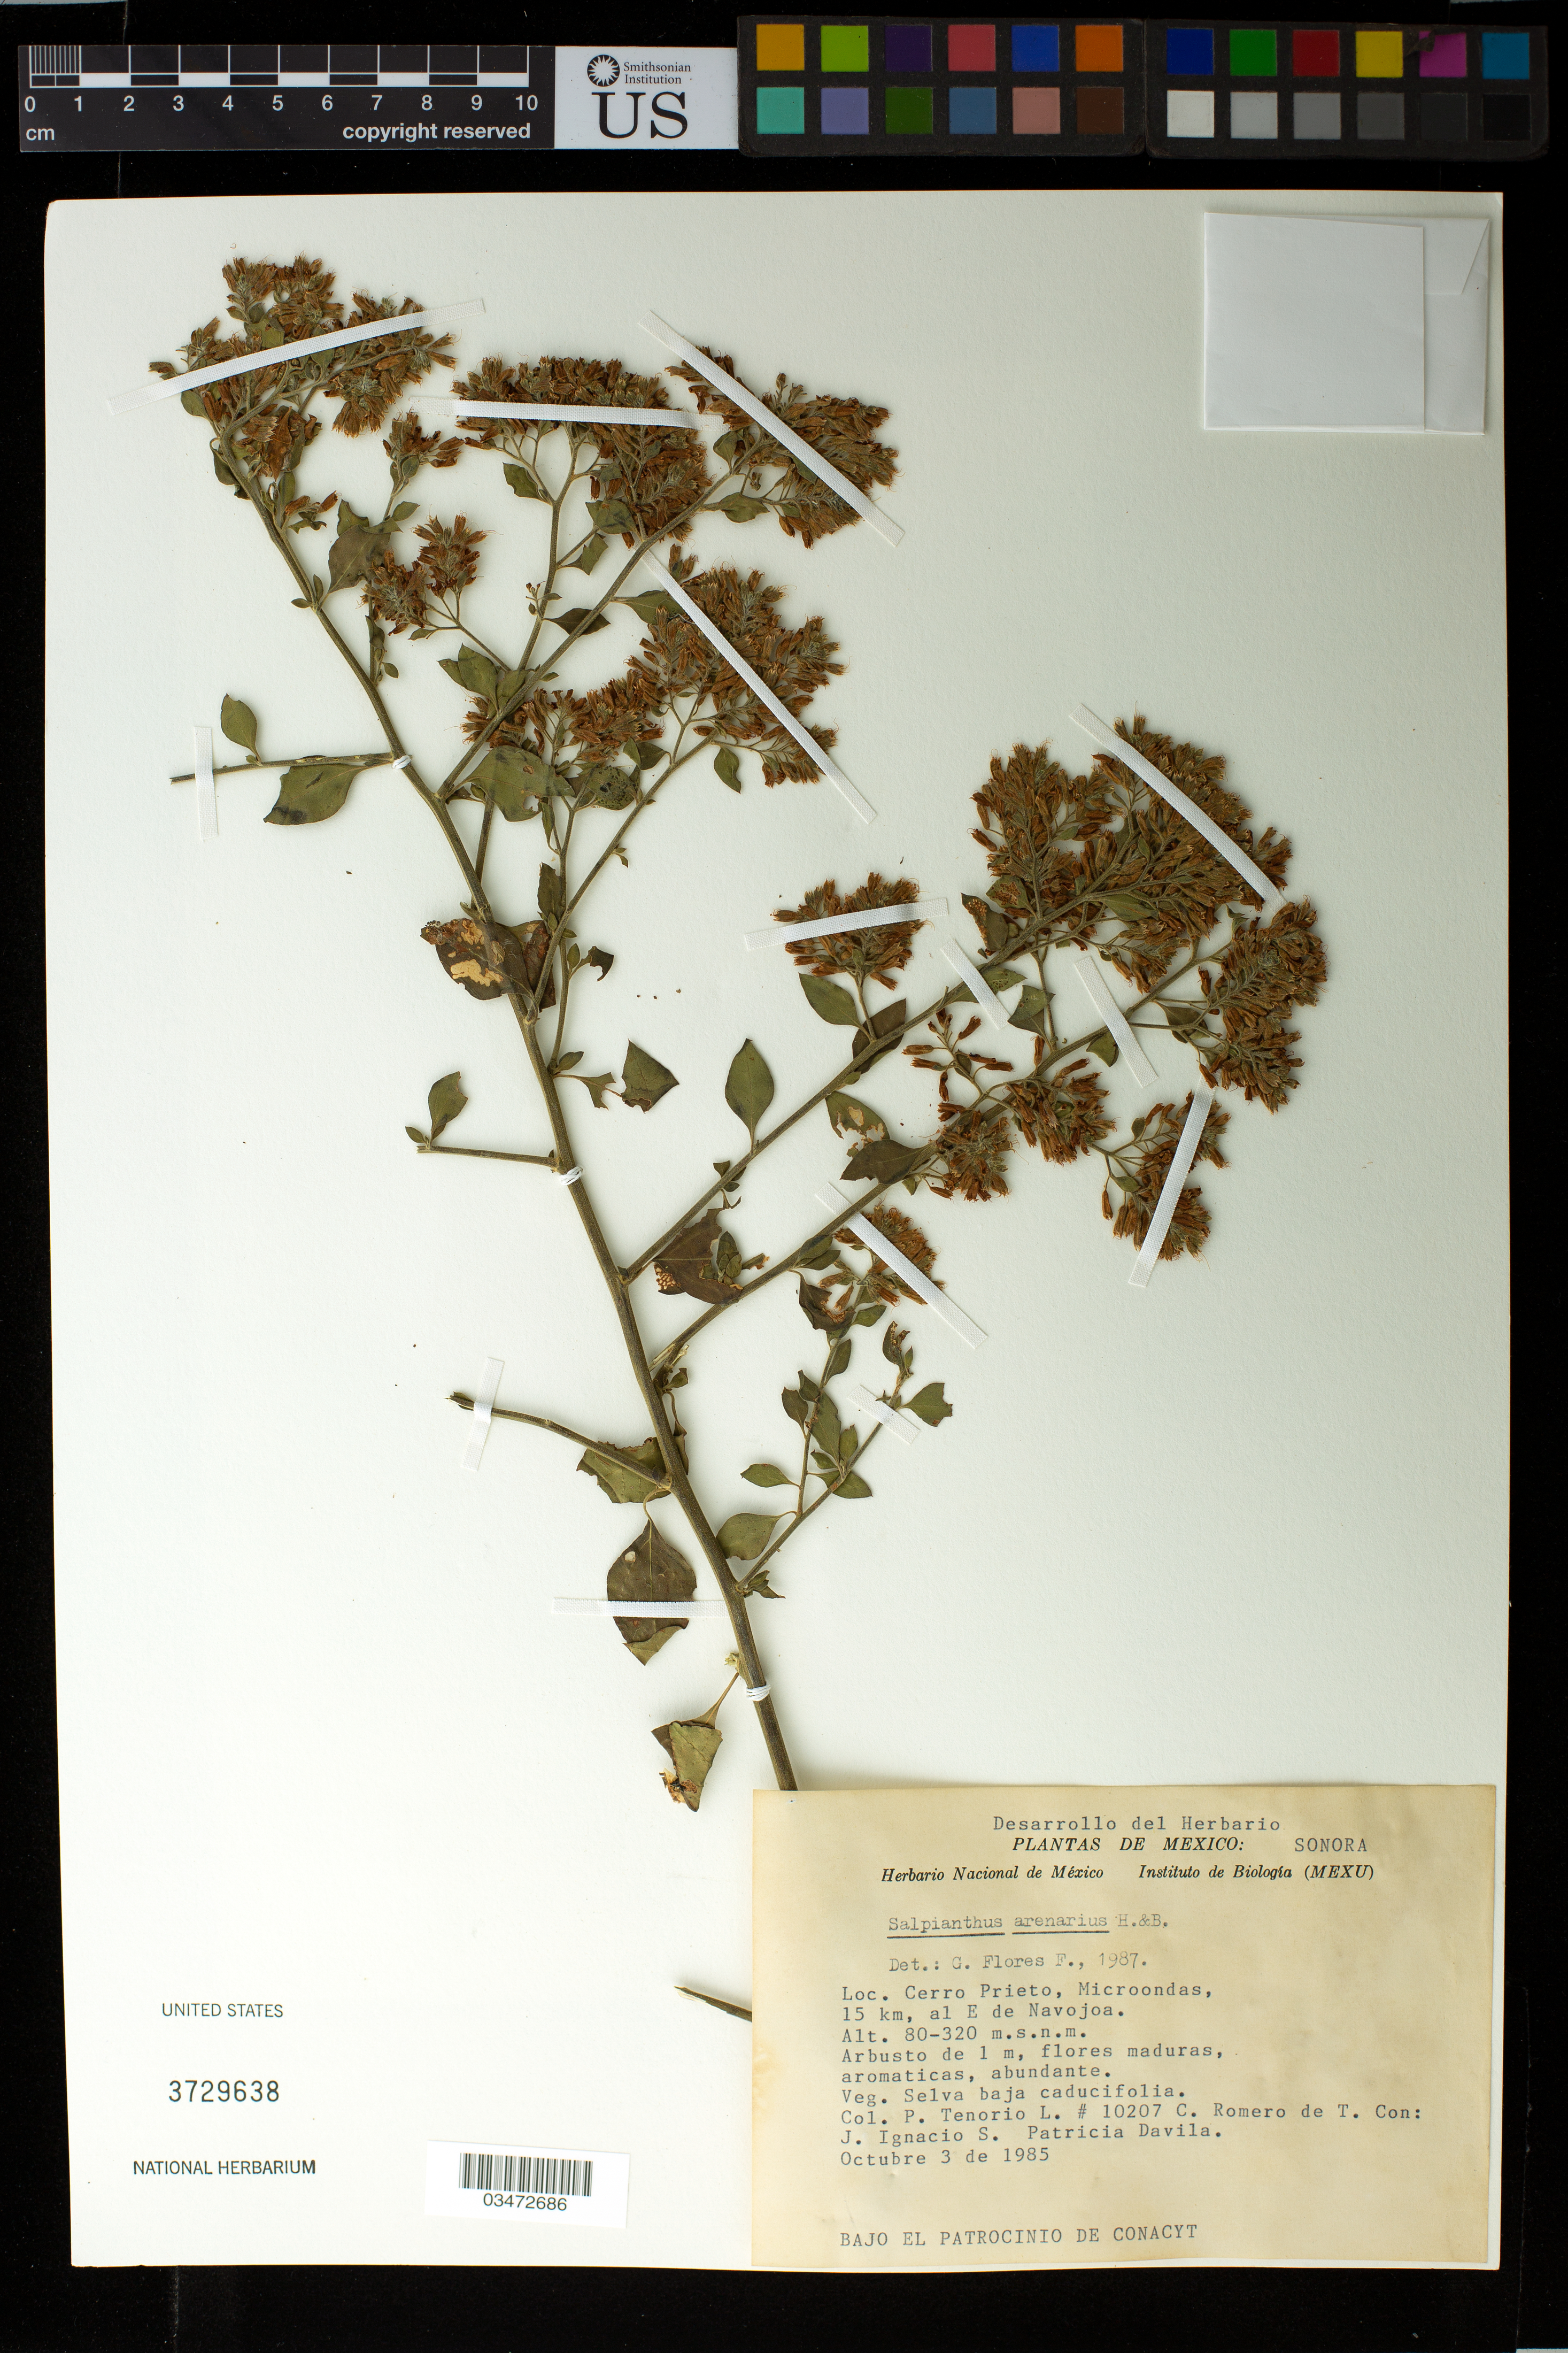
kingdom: Plantae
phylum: Tracheophyta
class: Magnoliopsida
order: Caryophyllales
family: Nyctaginaceae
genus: Salpianthus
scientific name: Salpianthus arenarius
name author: Bonpl.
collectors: P. Tenorio L., C. Romero de T., Ignacio S., J. & P. Dávila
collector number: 10207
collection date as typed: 03 Oct 1985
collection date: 1985-10-03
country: Mexico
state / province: Sonora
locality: Cerro Prieto, Microondas, 15 km. al E de Navojoa, Sonora.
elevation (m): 320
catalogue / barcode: US 3729638